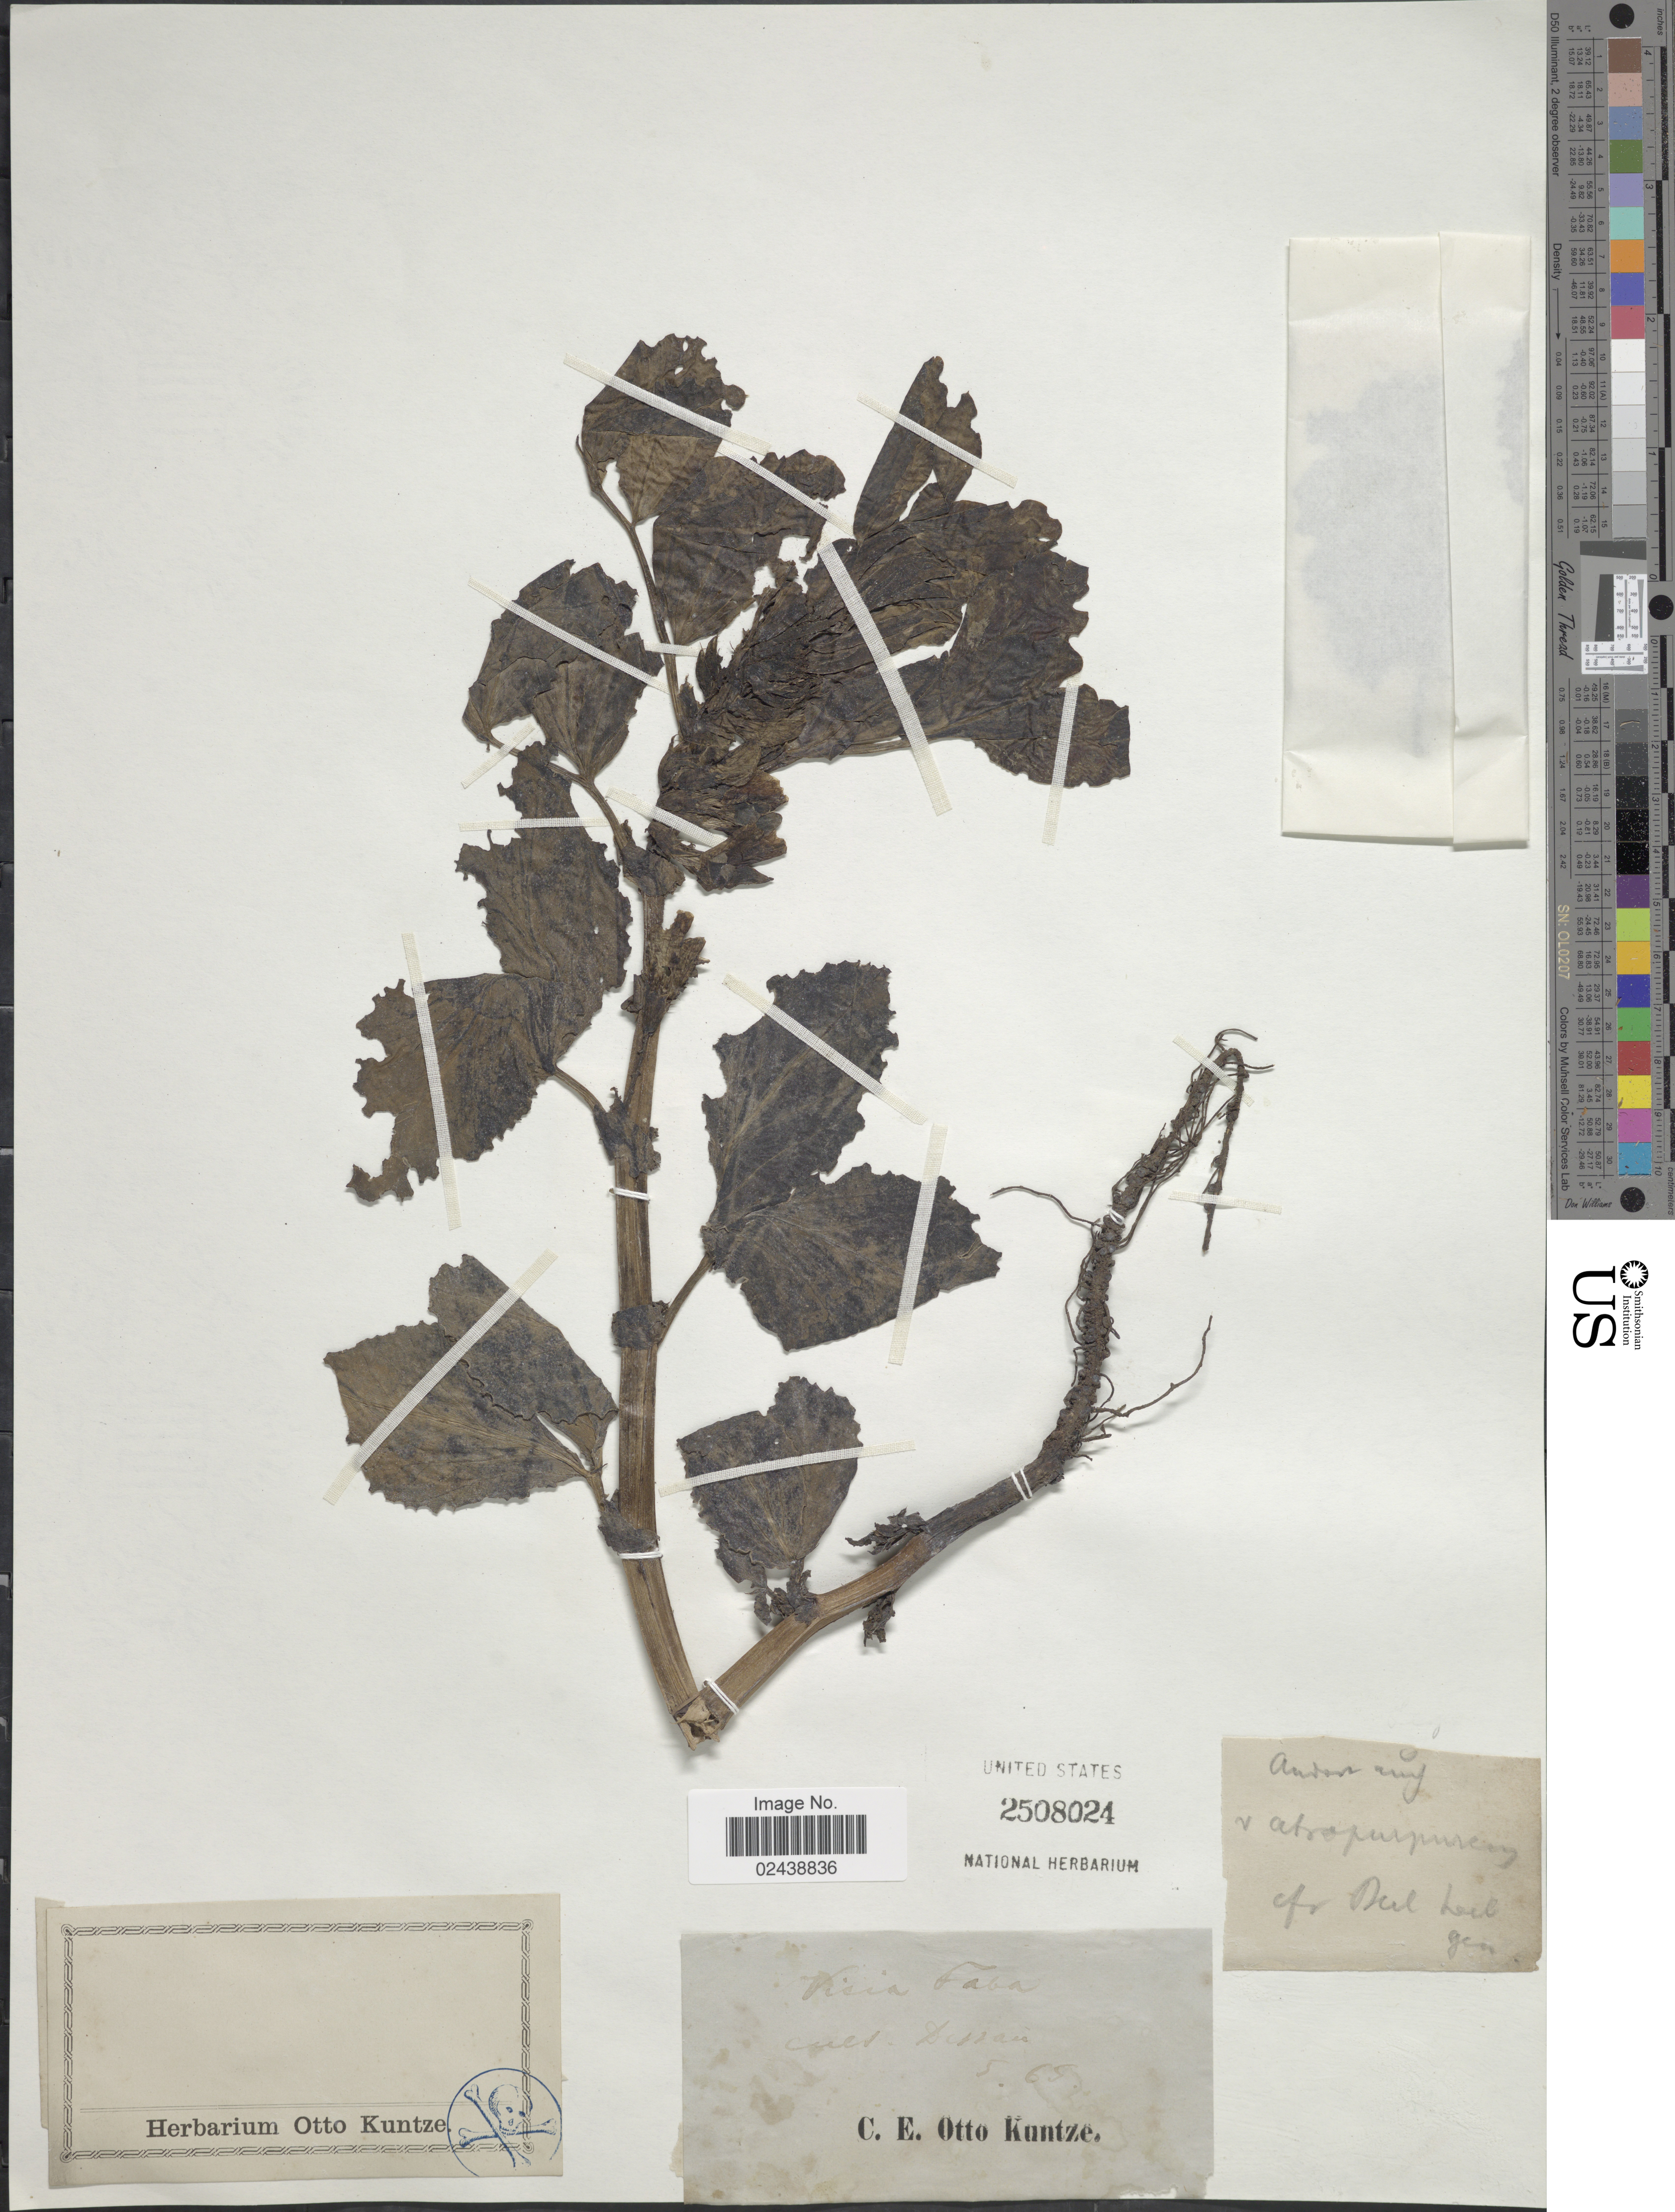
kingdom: Plantae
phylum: Tracheophyta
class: Magnoliopsida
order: Fabales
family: Fabaceae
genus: Vicia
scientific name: Vicia faba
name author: L.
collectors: C.E.O. Kuntze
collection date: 1865-05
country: Germany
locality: cult. Dessau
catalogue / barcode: US 2508024